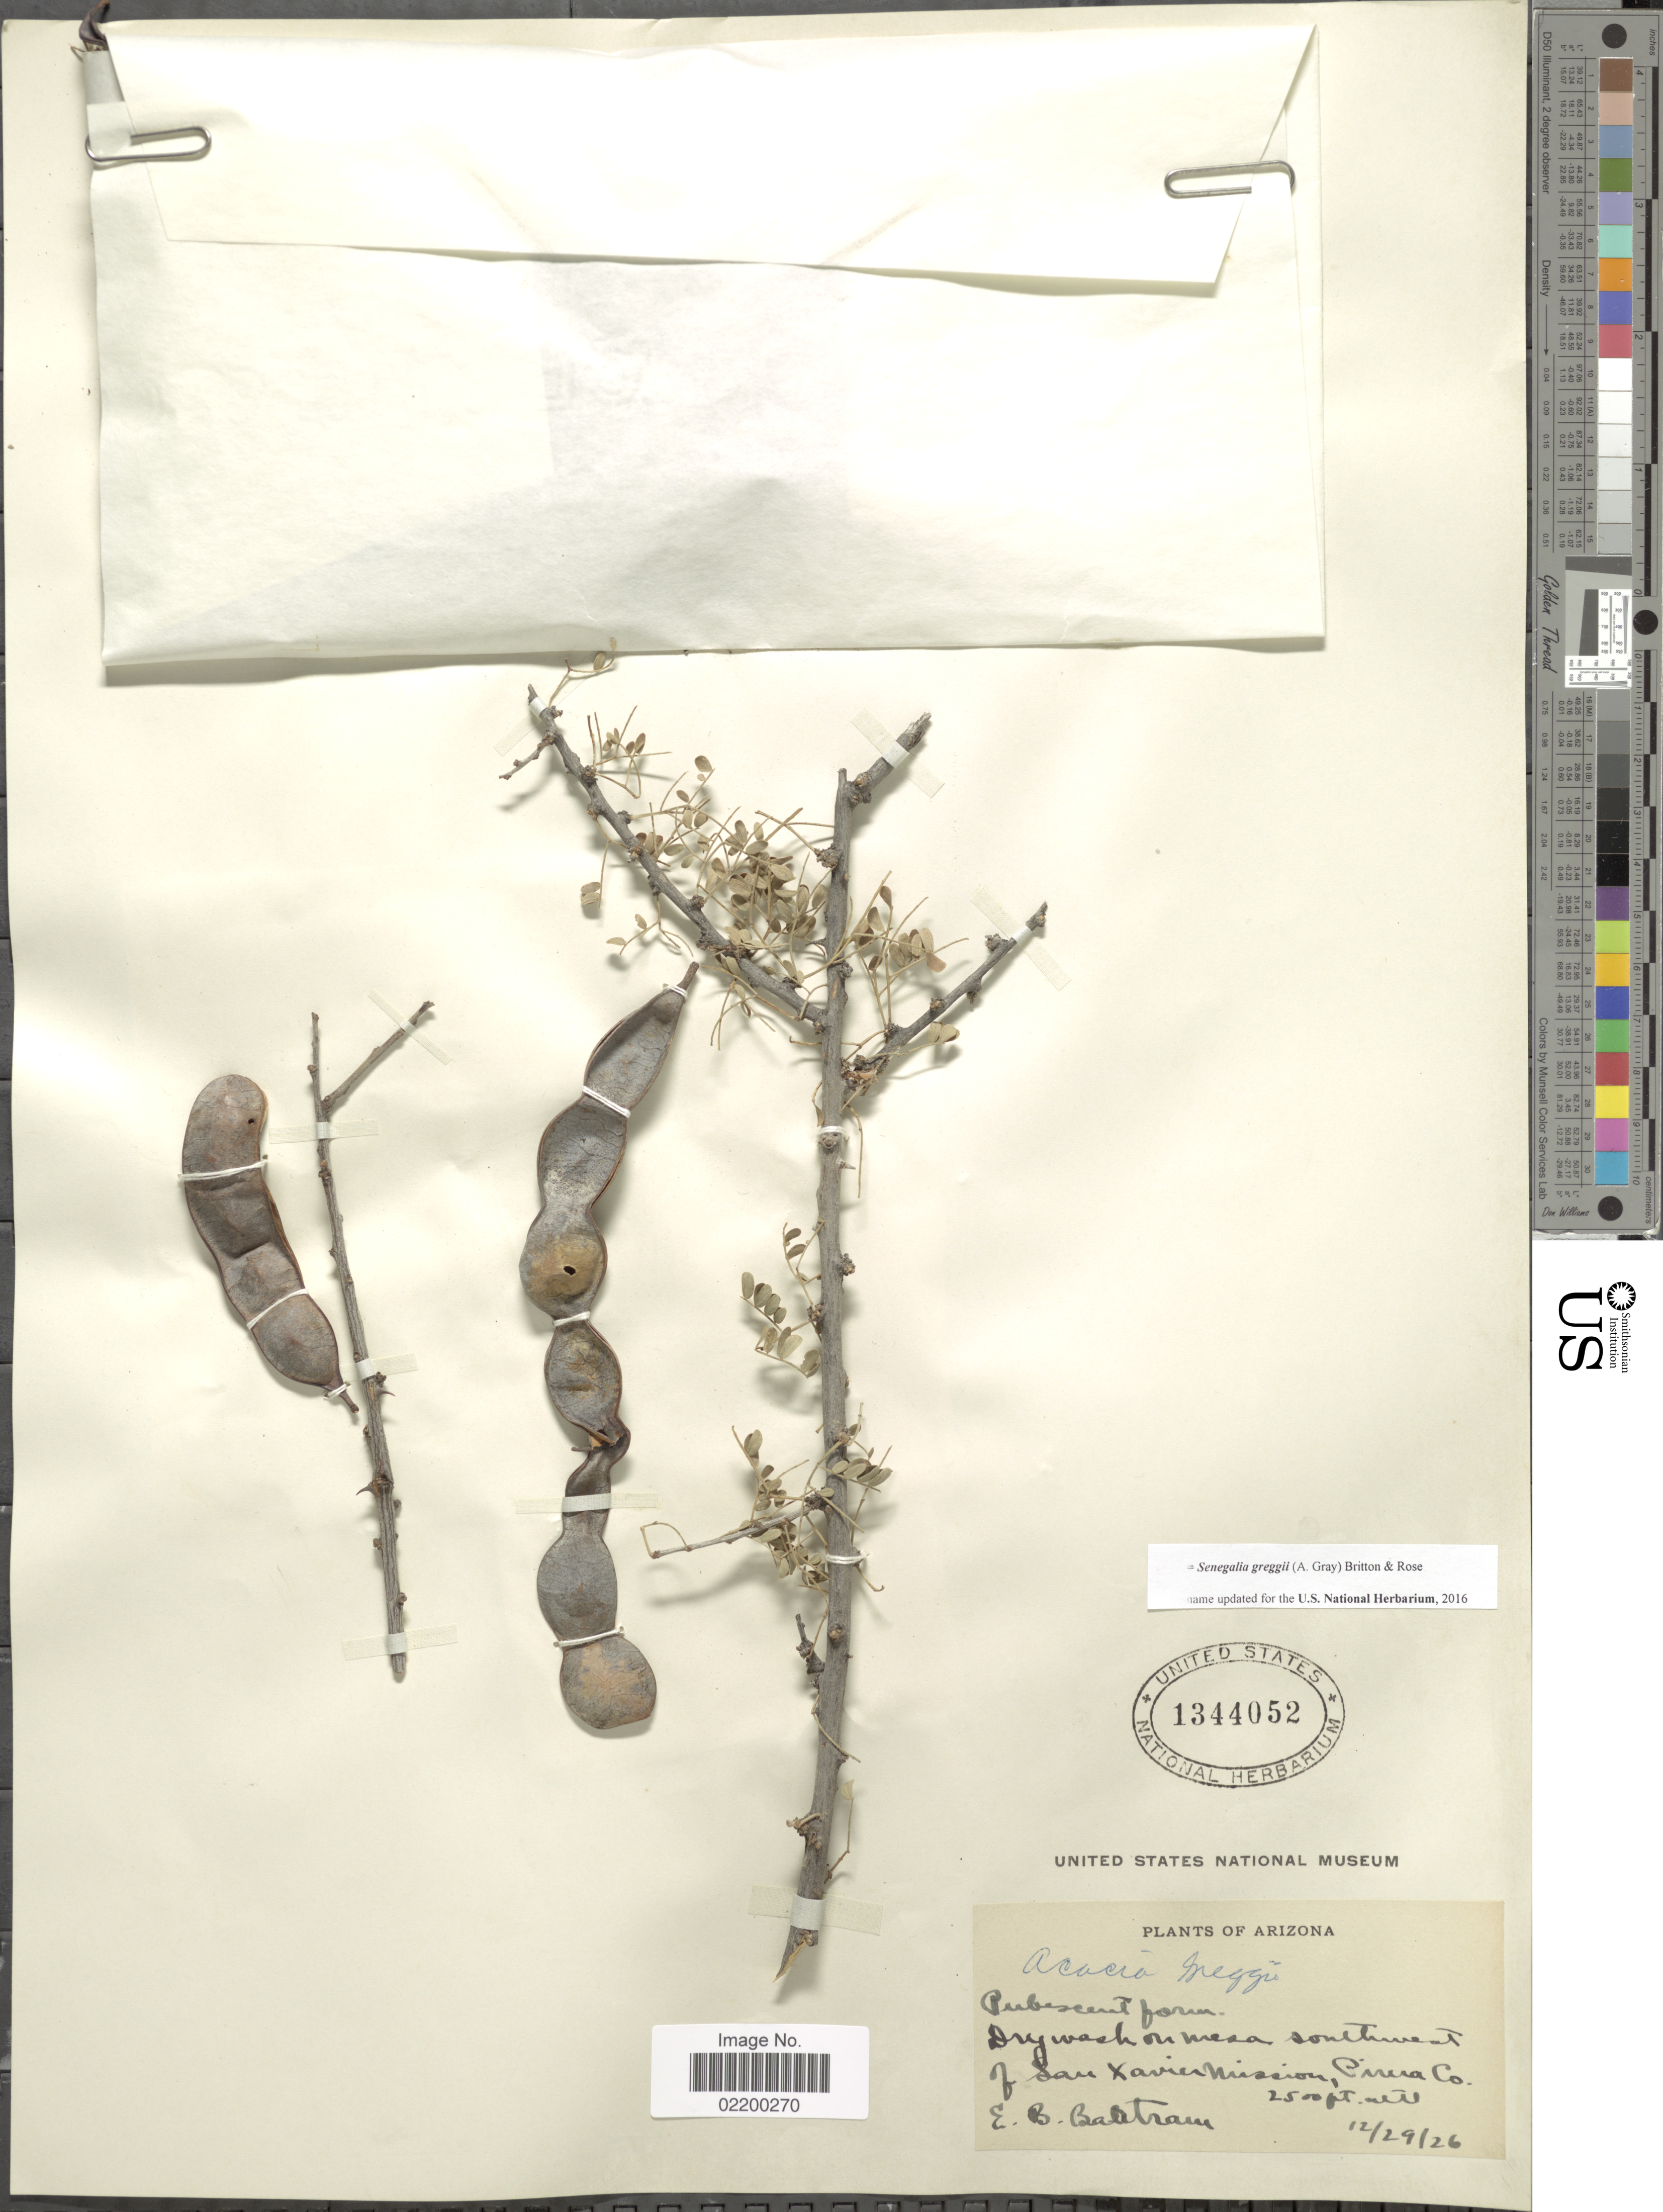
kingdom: Plantae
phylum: Tracheophyta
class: Magnoliopsida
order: Fabales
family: Fabaceae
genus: Senegalia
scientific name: Senegalia greggii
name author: (A. Gray) Britton & Rose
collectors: E. B. Bartram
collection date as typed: Transcribed d/m/y: 29/12/26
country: United States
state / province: Arizona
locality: Dry wash on mesa southwest of San Xavier Mission, Pima Co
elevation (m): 762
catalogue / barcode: US 1344052